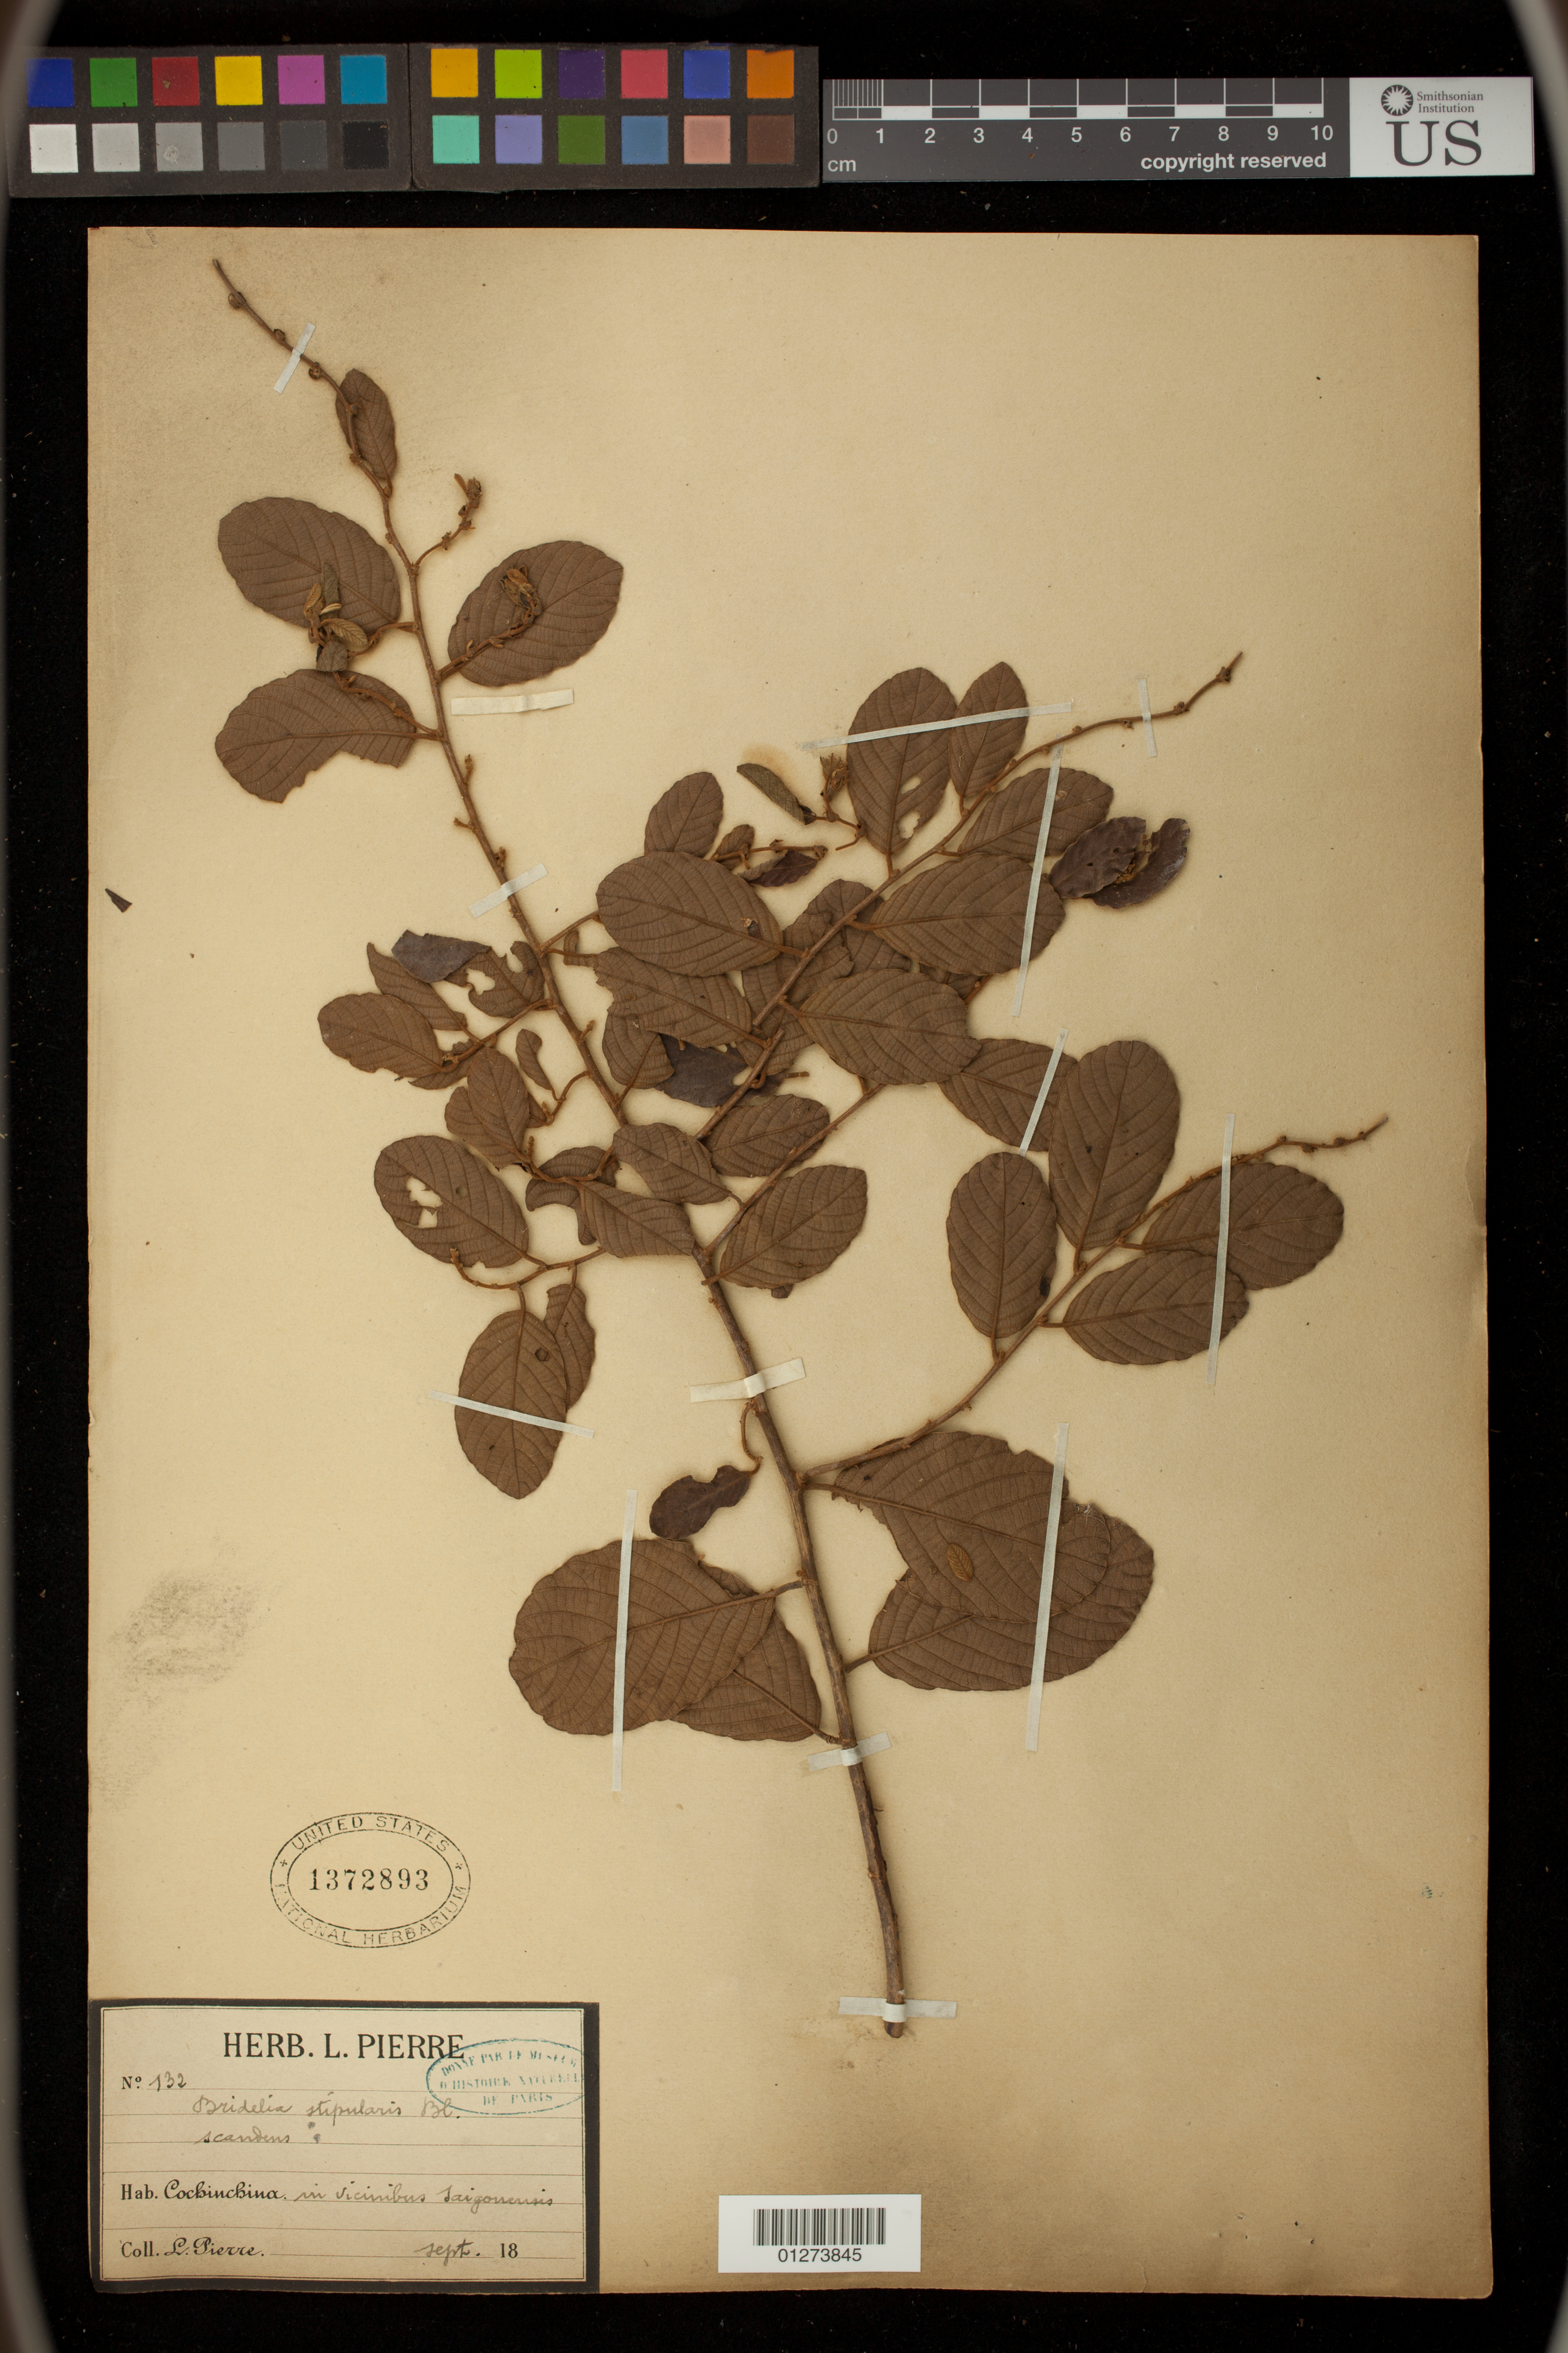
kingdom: Plantae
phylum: Tracheophyta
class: Magnoliopsida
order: Malpighiales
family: Phyllanthaceae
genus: Bridelia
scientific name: Bridelia stipularis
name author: (L.) Blume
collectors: L. Pierre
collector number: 132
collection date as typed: Sep 18--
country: Vietnam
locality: in vicinibus Saigonensisl, Cochinchina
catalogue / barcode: US 1372893